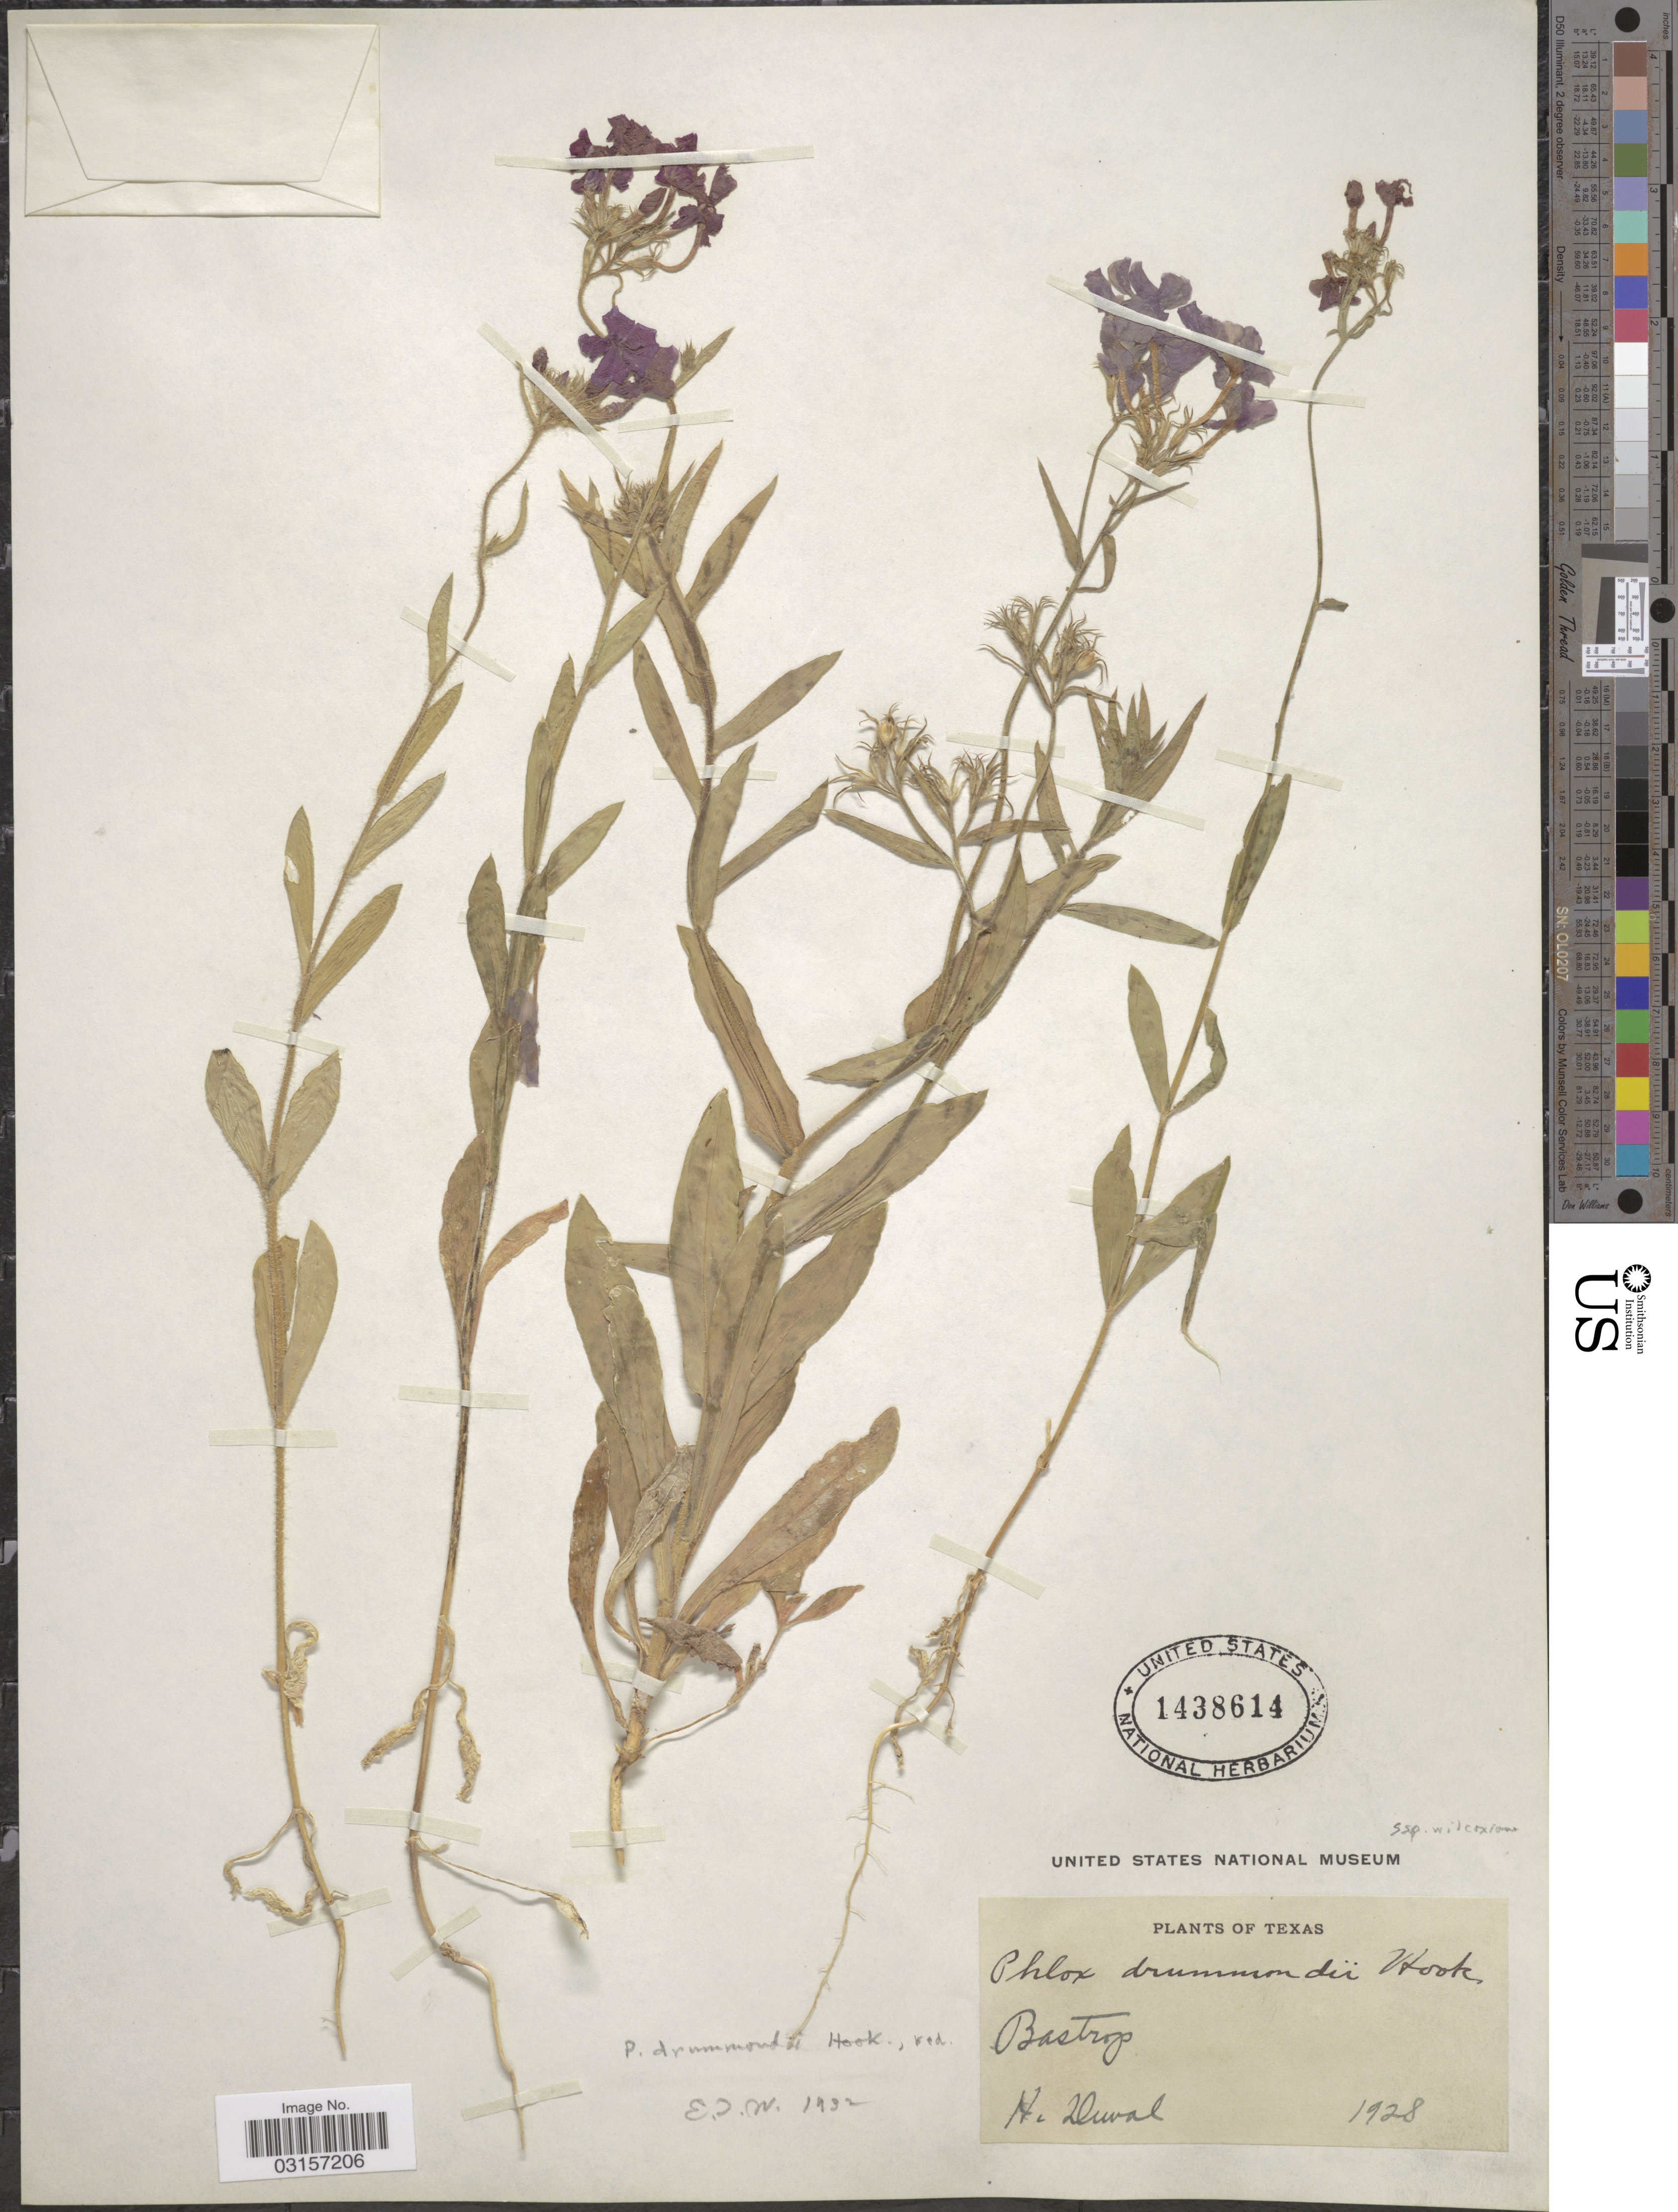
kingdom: Plantae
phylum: Tracheophyta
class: Magnoliopsida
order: Ericales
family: Polemoniaceae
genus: Phlox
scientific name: Phlox drummondii subsp. wilcoxiana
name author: Wherry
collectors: H. Duval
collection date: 1928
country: United States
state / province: Texas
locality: Bastrop.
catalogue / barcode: US 1438614